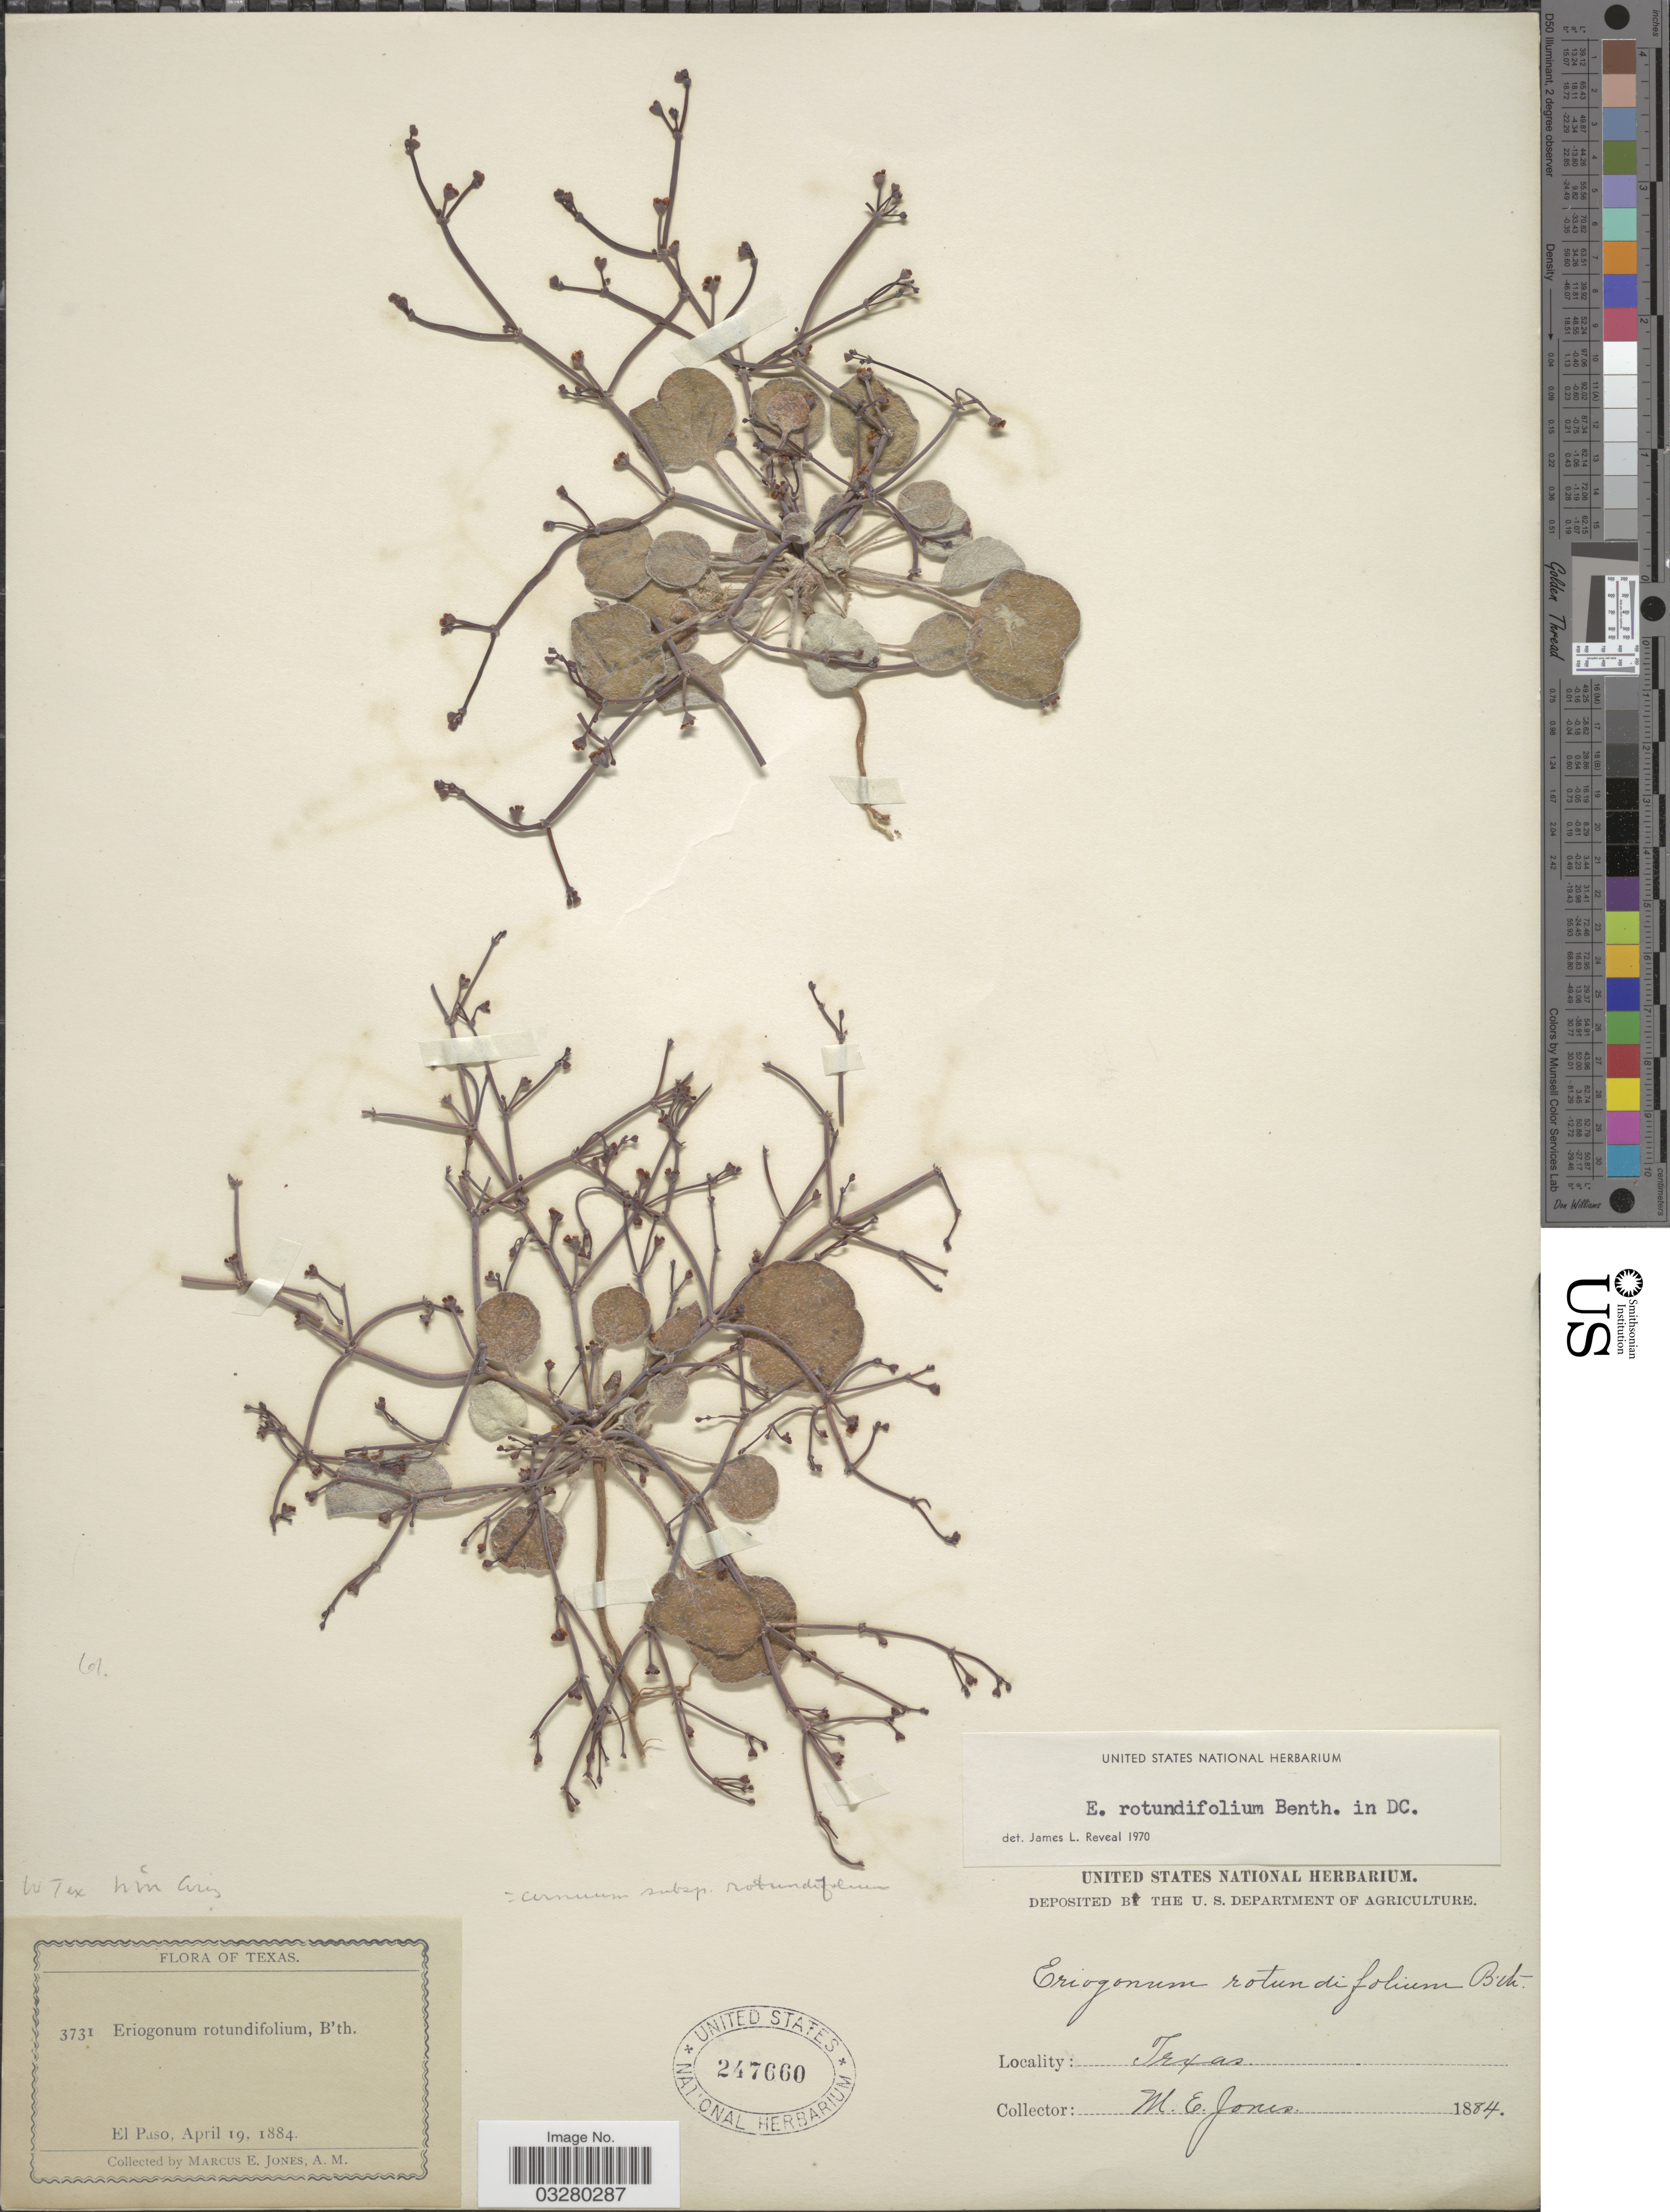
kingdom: Plantae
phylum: Tracheophyta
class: Magnoliopsida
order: Caryophyllales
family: Polygonaceae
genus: Eriogonum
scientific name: Eriogonum rotundifolium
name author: Benth. in DC.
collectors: M. E. Jones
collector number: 3731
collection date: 1884-04-19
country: United States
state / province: Texas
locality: El Paso. W Tex [unsure placement]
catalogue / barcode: US 247660